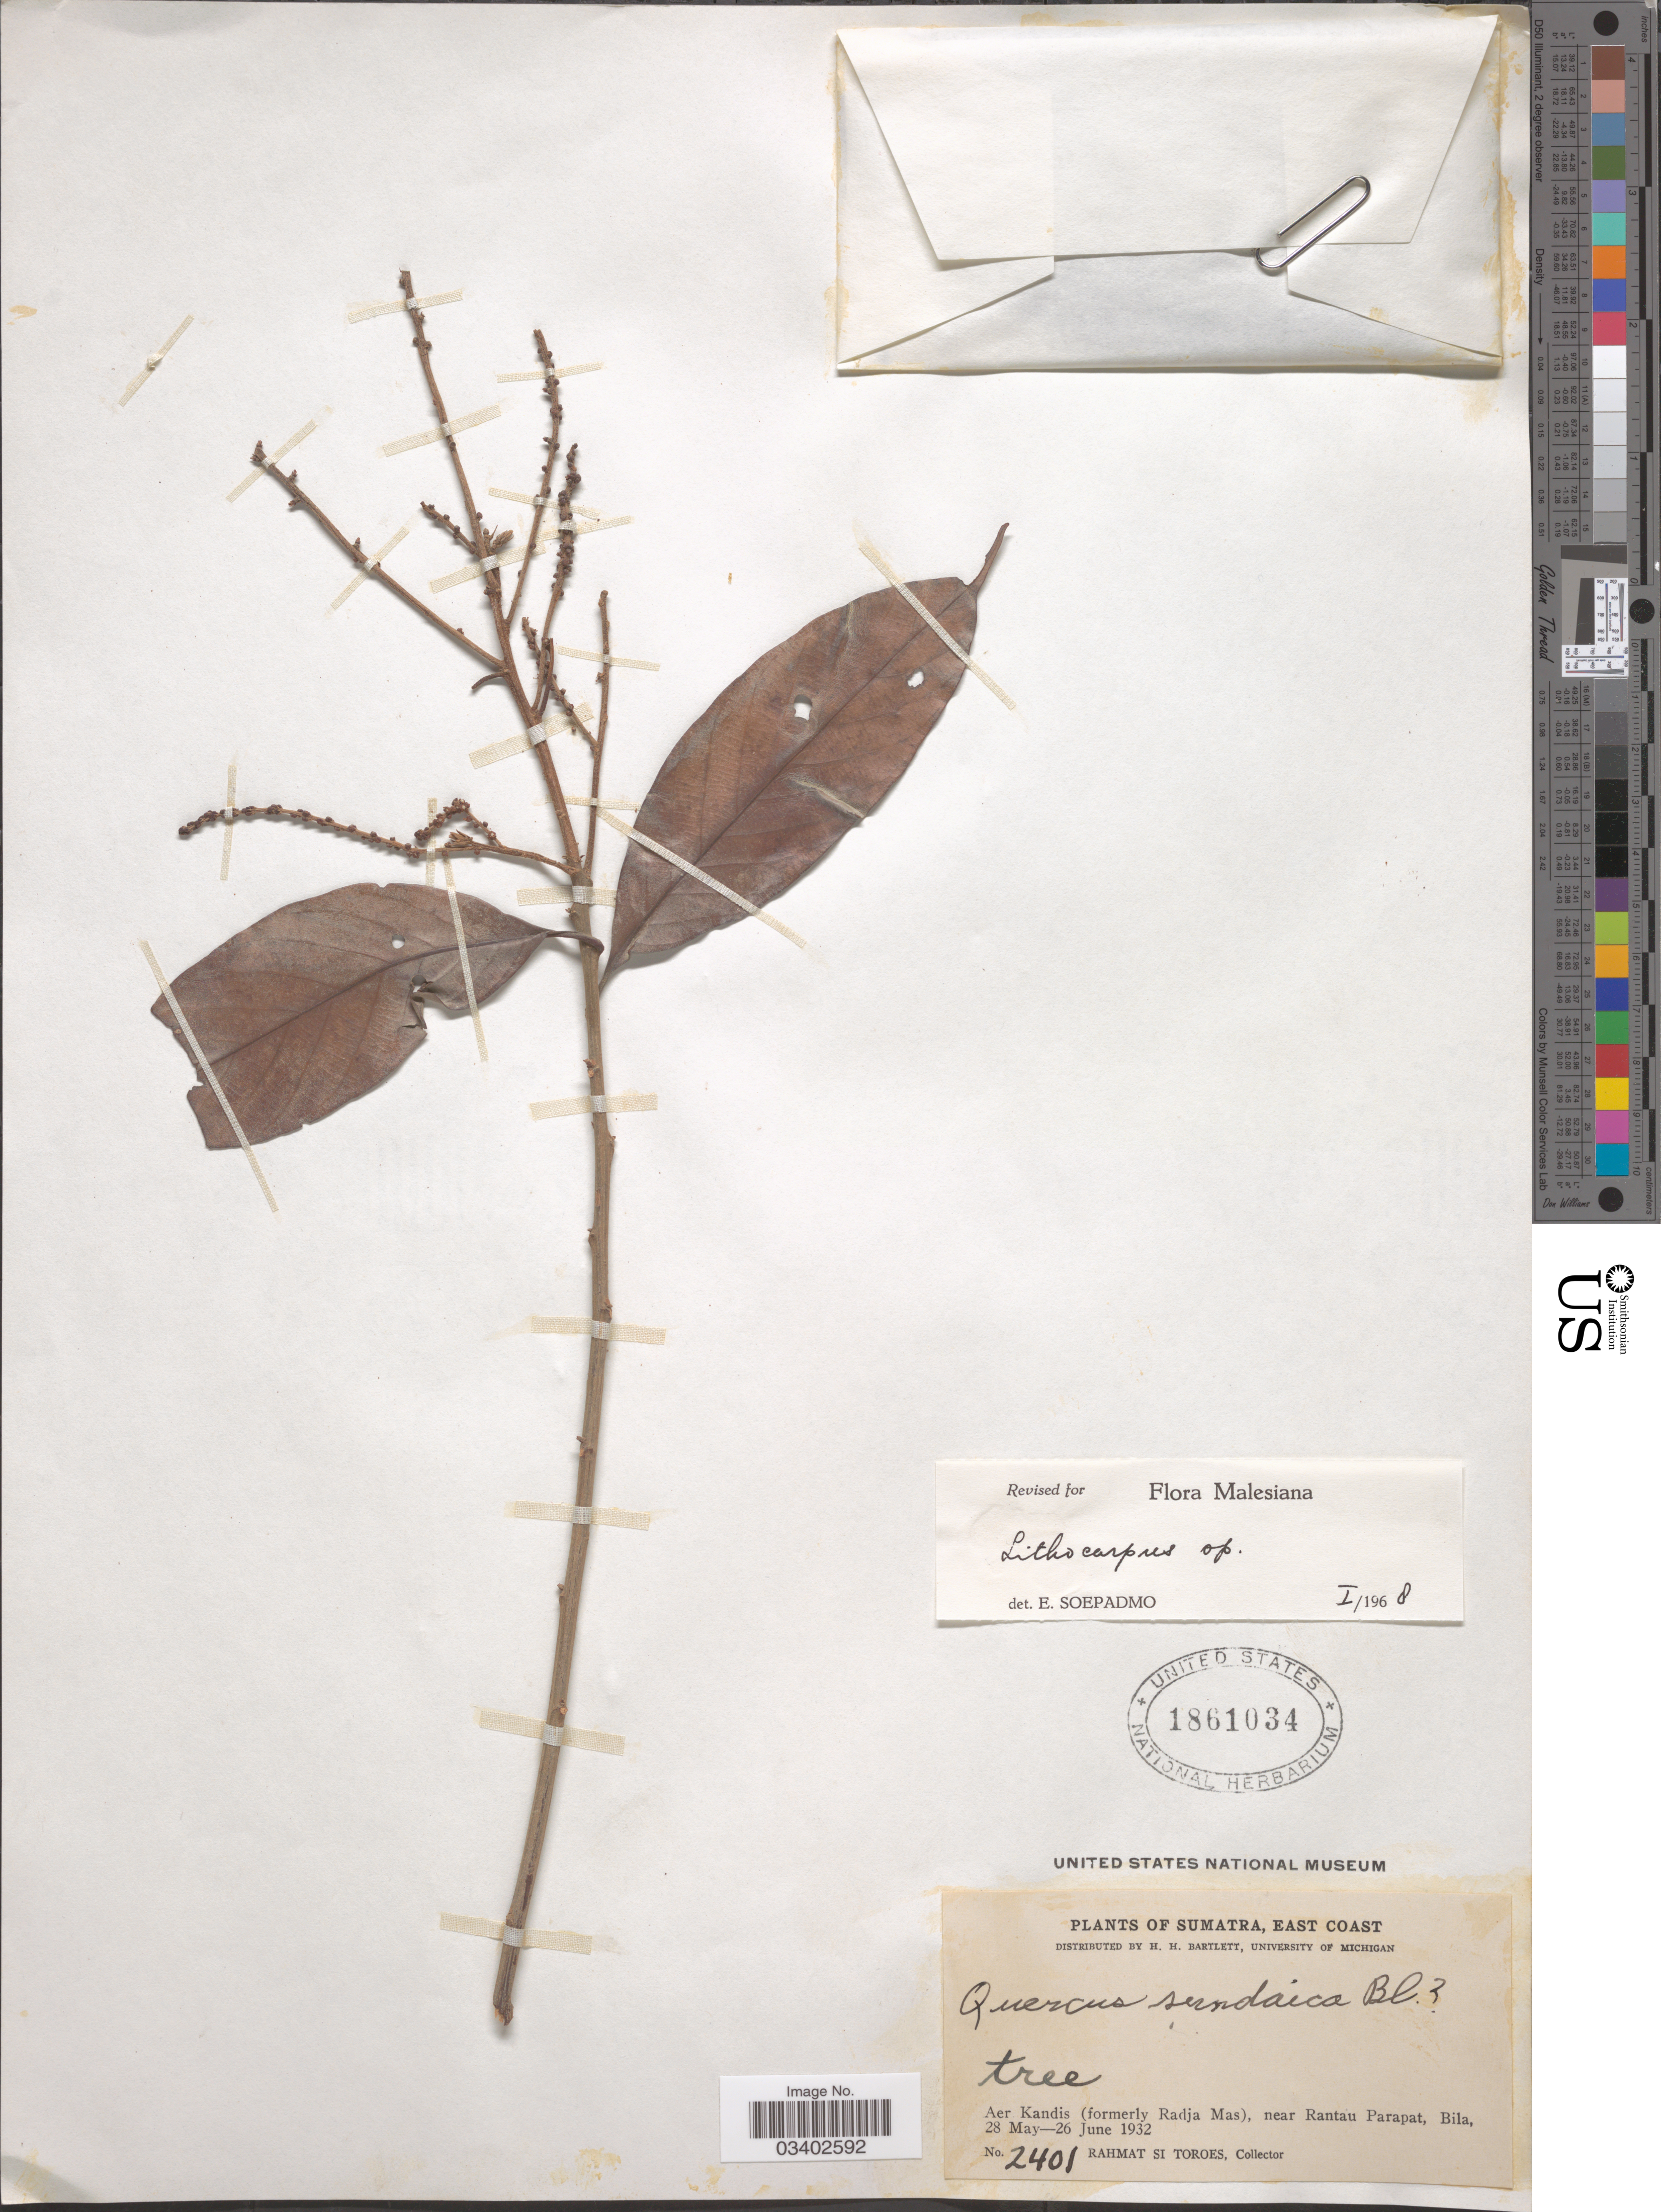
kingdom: Plantae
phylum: Tracheophyta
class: Magnoliopsida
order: Fagales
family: Fagaceae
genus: Lithocarpus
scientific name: Lithocarpus sp.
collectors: Rahmat Si Boeea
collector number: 2401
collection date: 1932-05-28/1932-06-26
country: Indonesia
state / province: Sumatra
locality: East Coast. Aer Kandis (formerly Radja Mas), near Rantau Parapat, Bila.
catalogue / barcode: US 1861034